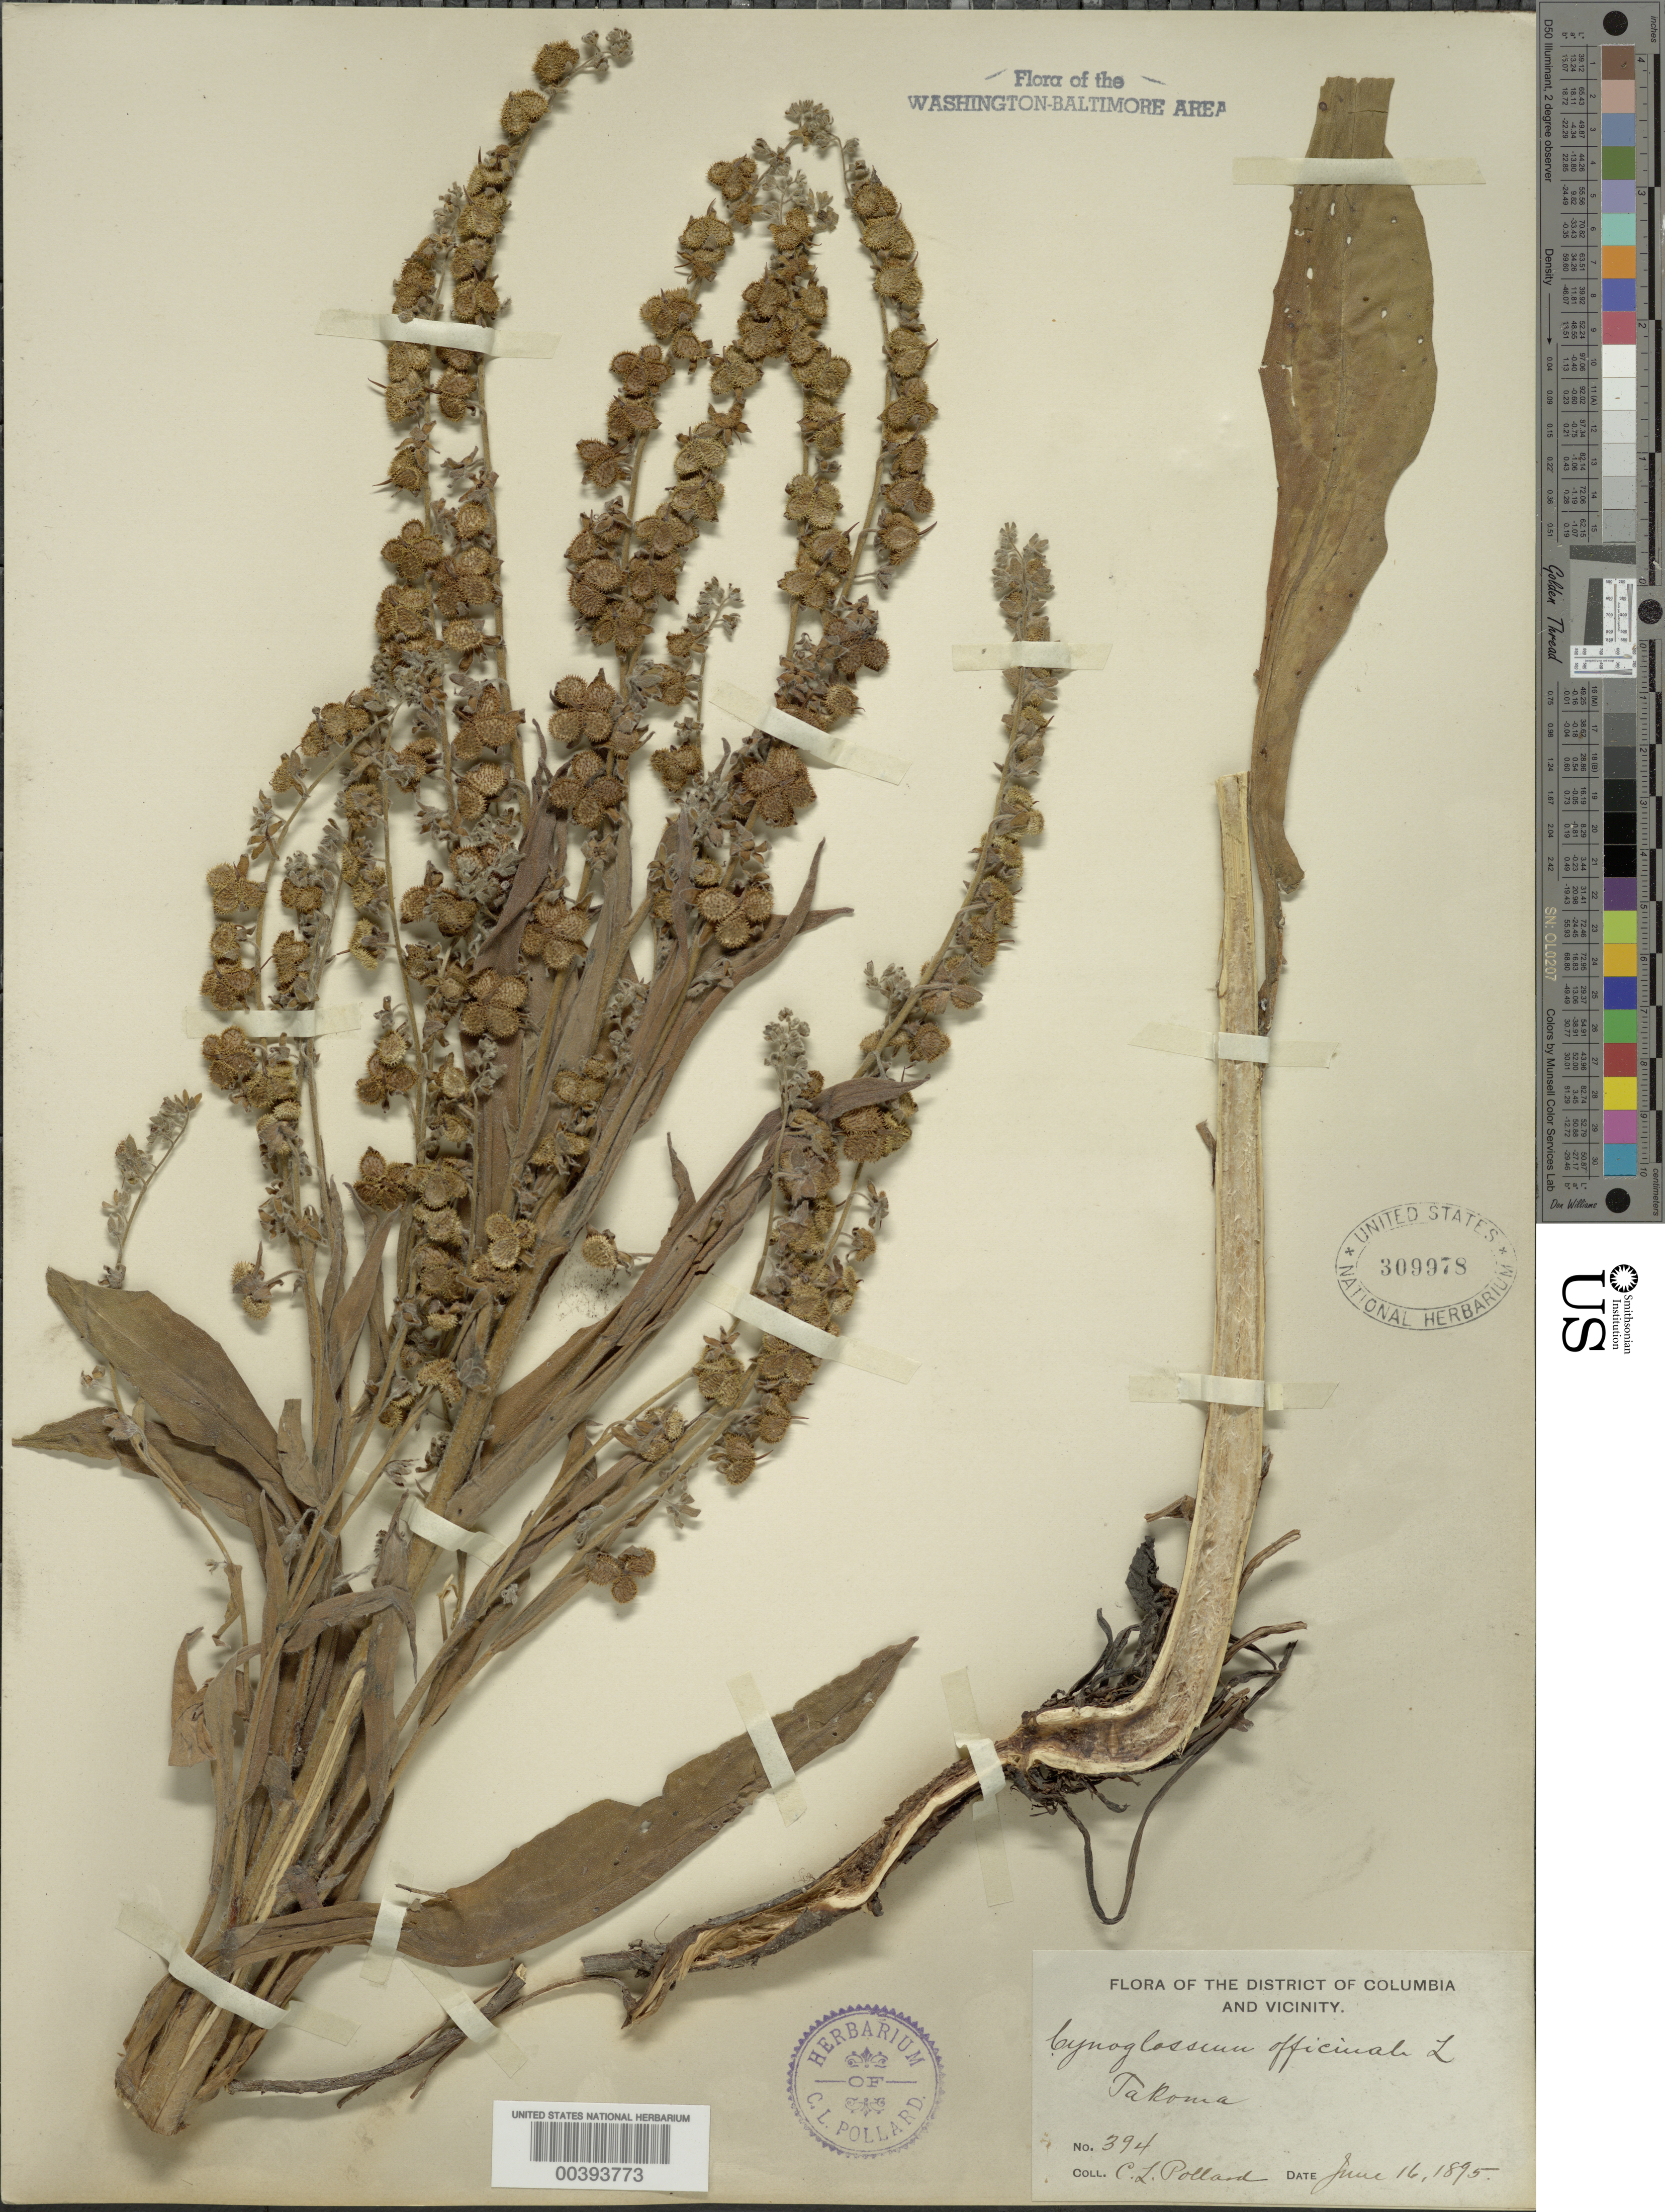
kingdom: Plantae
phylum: Tracheophyta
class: Magnoliopsida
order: Boraginales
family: Boraginaceae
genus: Cynoglossum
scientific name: Cynoglossum officinale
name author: L.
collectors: C. L. Pollard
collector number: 394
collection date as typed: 16 Jun 1895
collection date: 1895-06-16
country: United States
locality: Takoma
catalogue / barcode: US 309978